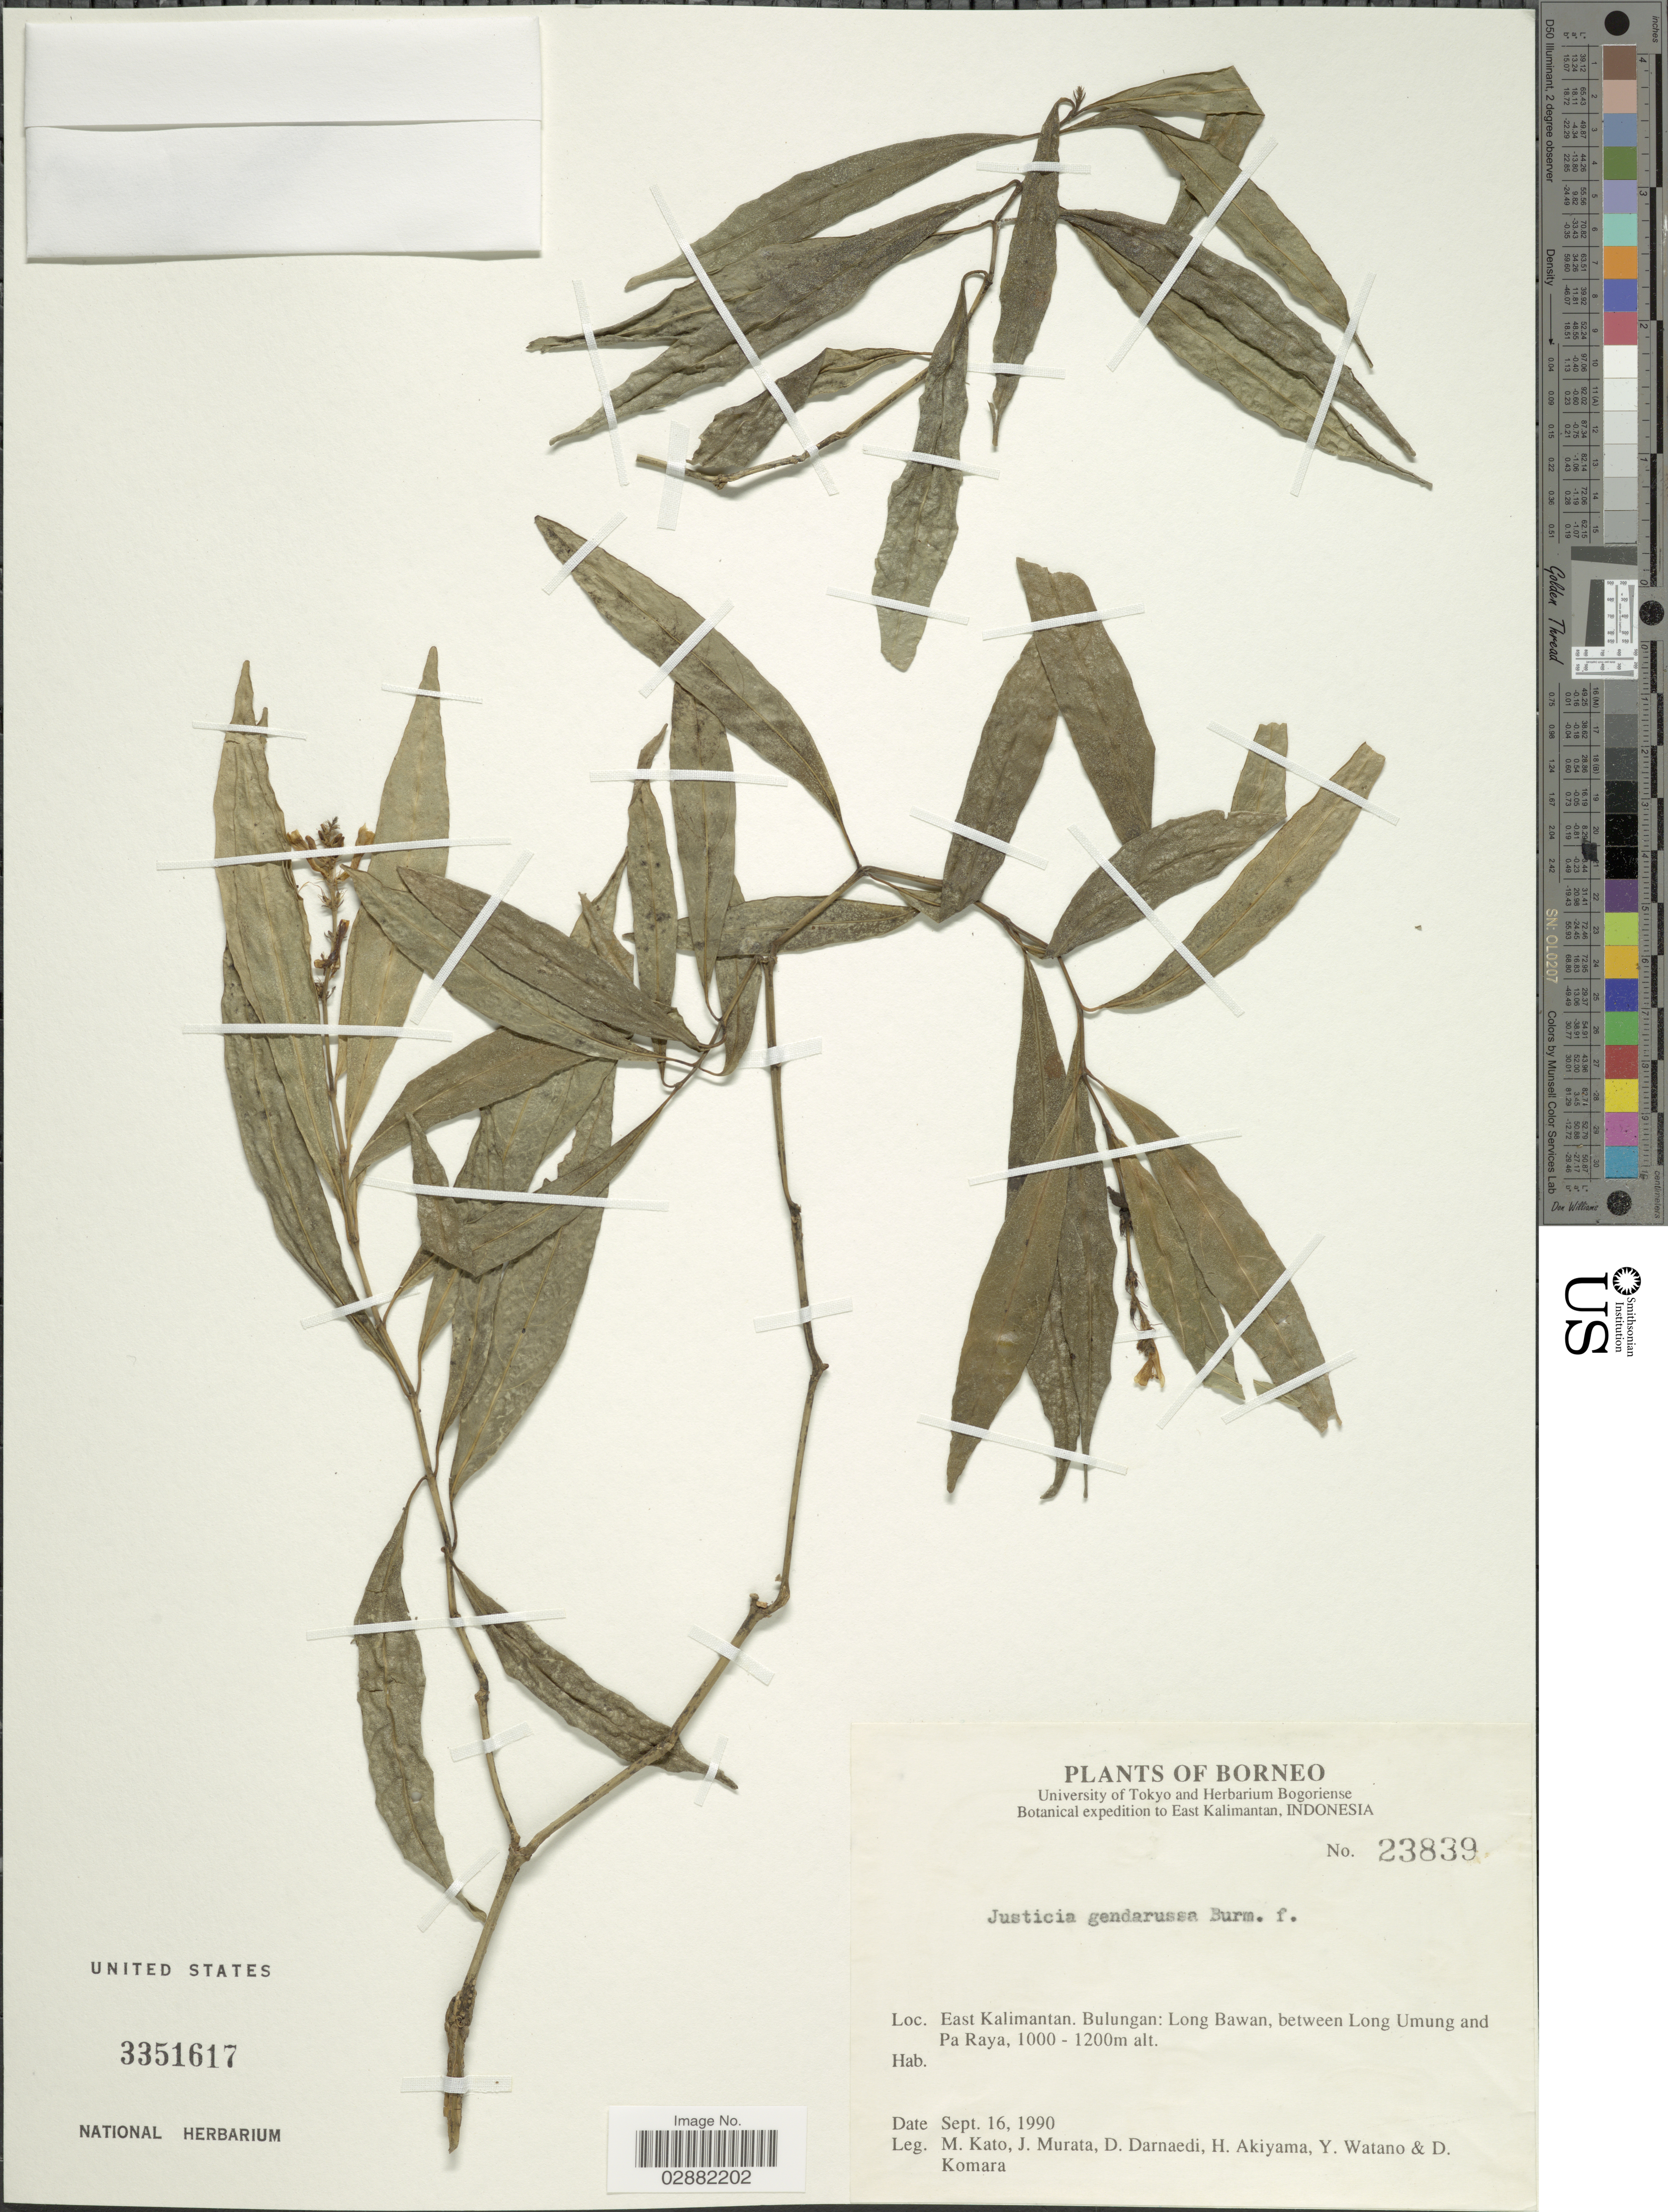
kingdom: Plantae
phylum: Tracheophyta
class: Magnoliopsida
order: Lamiales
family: Acanthaceae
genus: Justicia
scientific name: Justicia gendarussa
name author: Burm. f.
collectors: M. Kato, J. Murata, D. Darnaedi, H. Akiyama & et al.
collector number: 23839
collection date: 1990-09-16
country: Indonesia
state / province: Kalimantan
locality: Borneo. East Kalimantan. Bulungan: Long Bawan, between Long Umung and Pa Raya.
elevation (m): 1000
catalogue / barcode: US 3351617